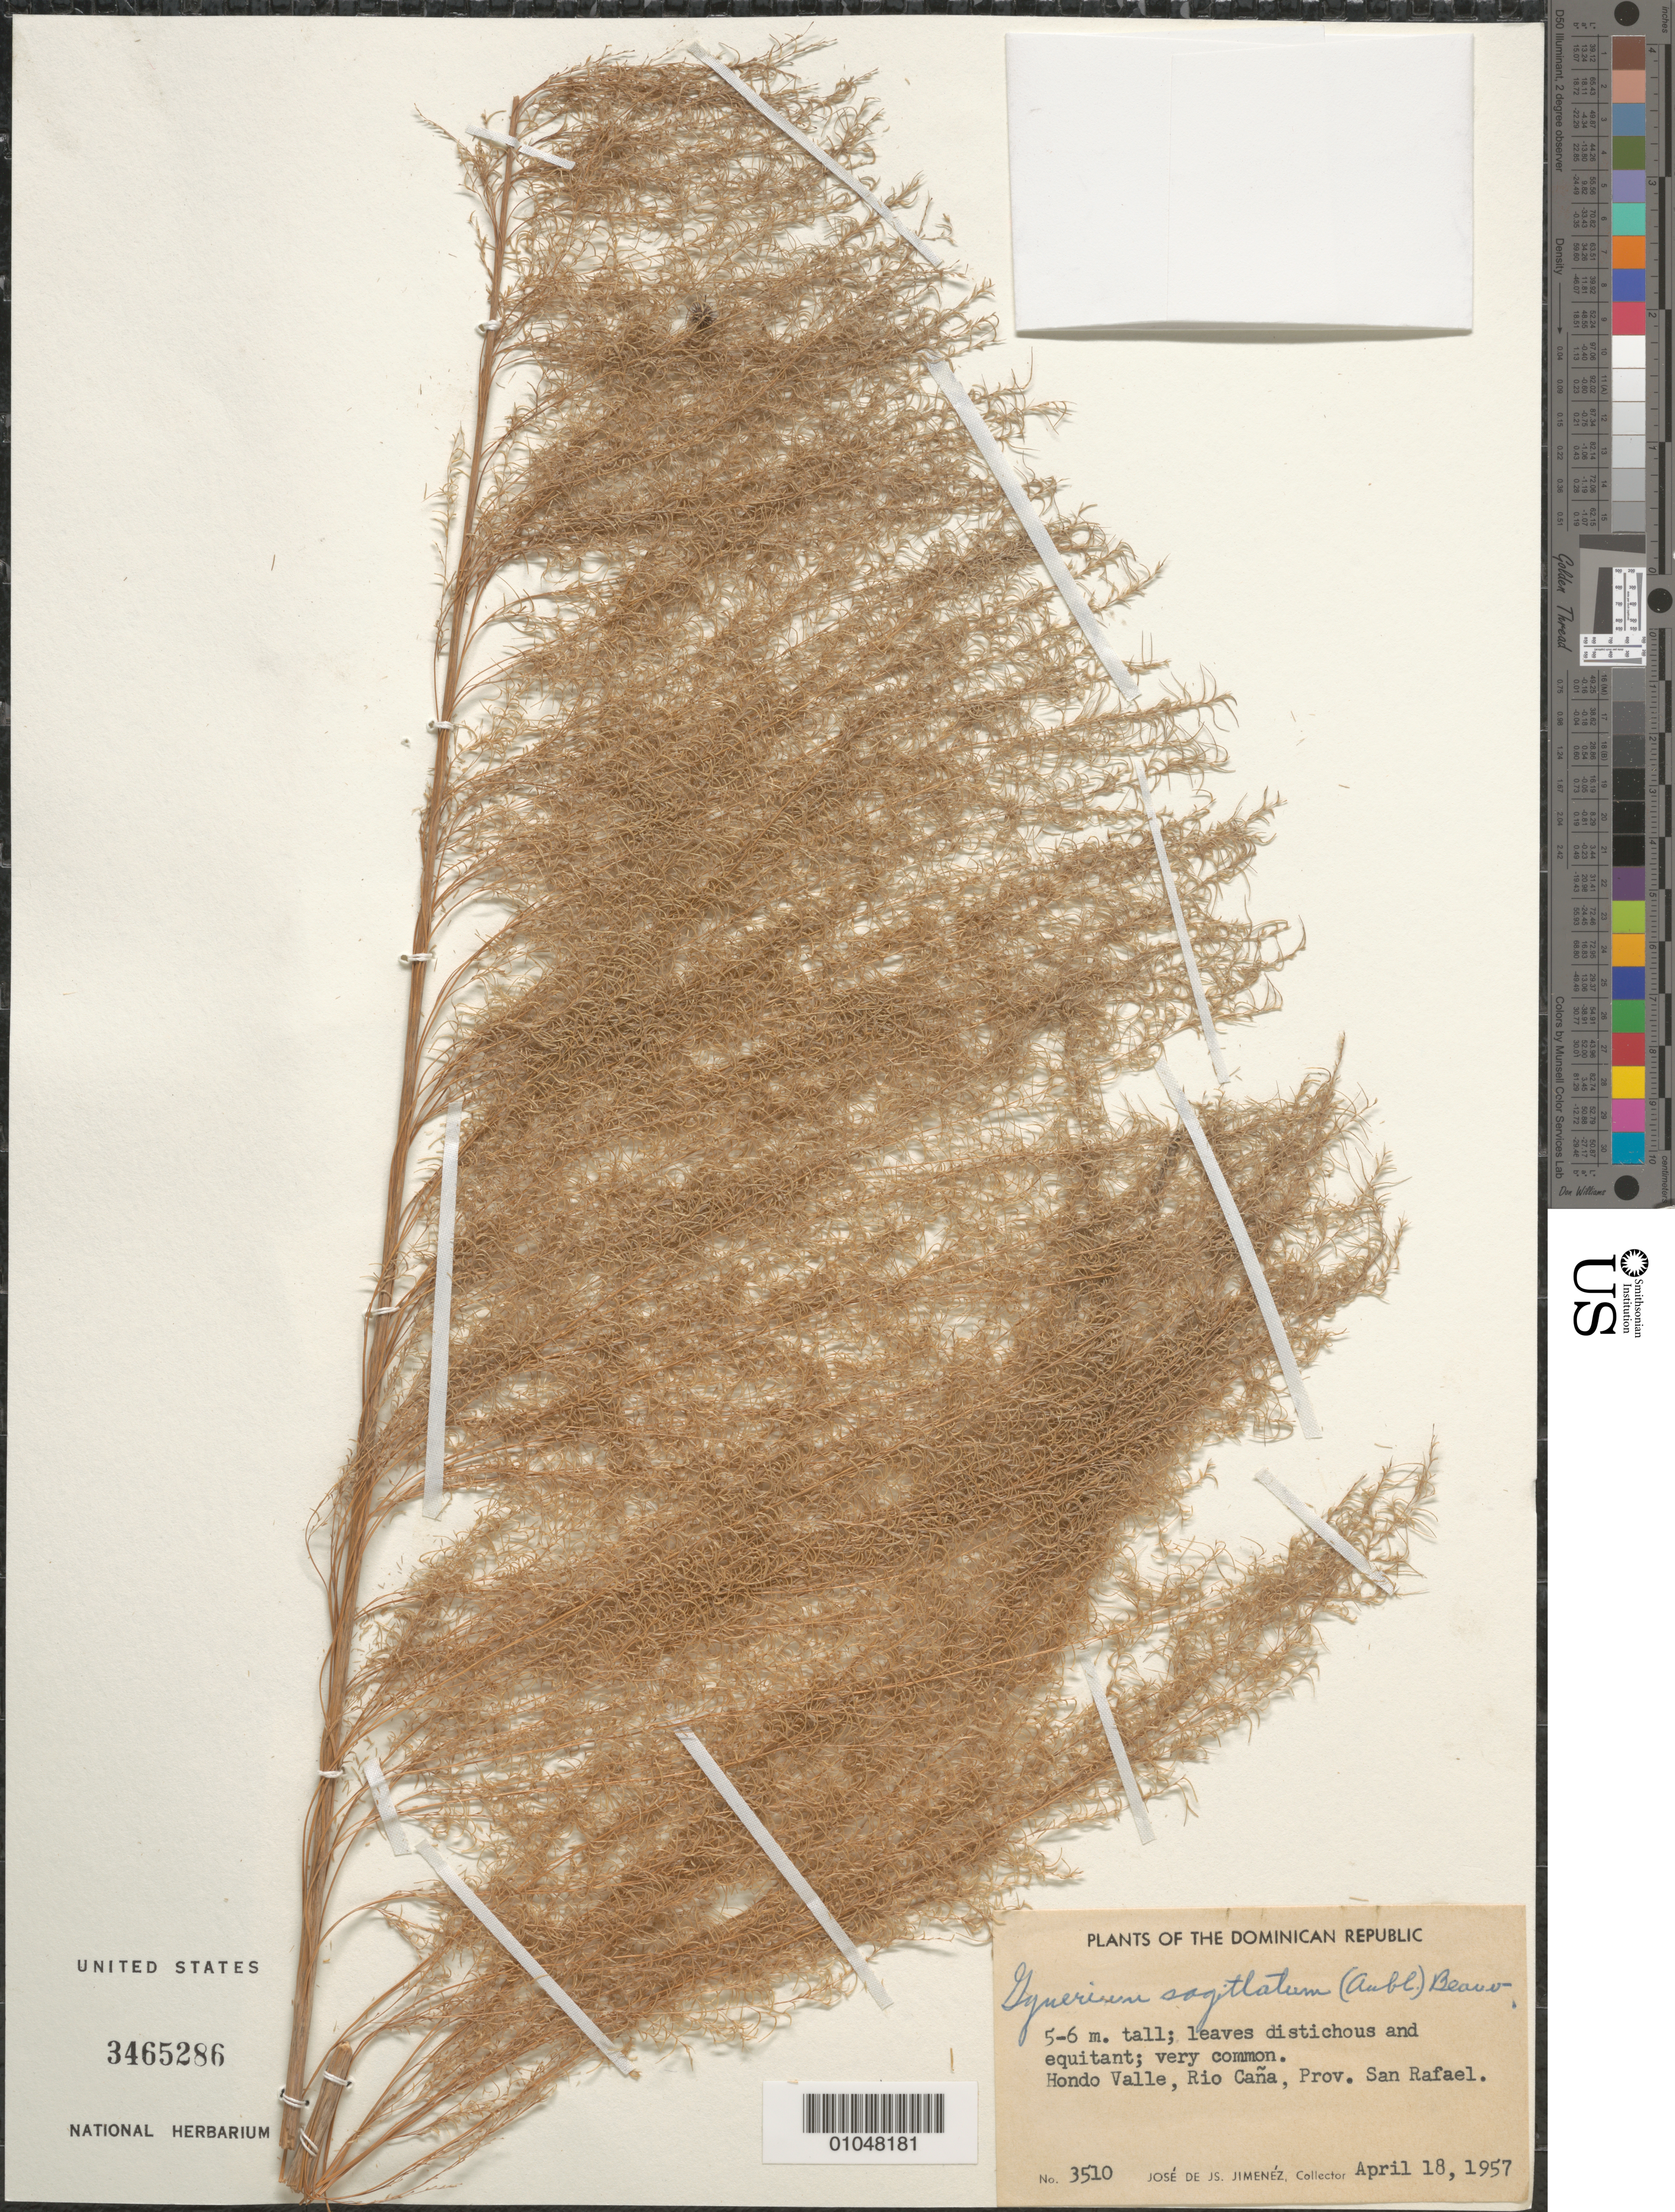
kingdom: Plantae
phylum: Tracheophyta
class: Liliopsida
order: Poales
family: Poaceae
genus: Gynerium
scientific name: Gynerium sagittatum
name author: (Aubl.) P. Beauv.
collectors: J. J. Jiménez Almonte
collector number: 3510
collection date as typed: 18 Apr 1957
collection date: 1957-04-18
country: Dominican Republic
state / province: Elías Piña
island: Hispaniola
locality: Hondo Valle, Rio Cana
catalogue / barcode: US 3465286